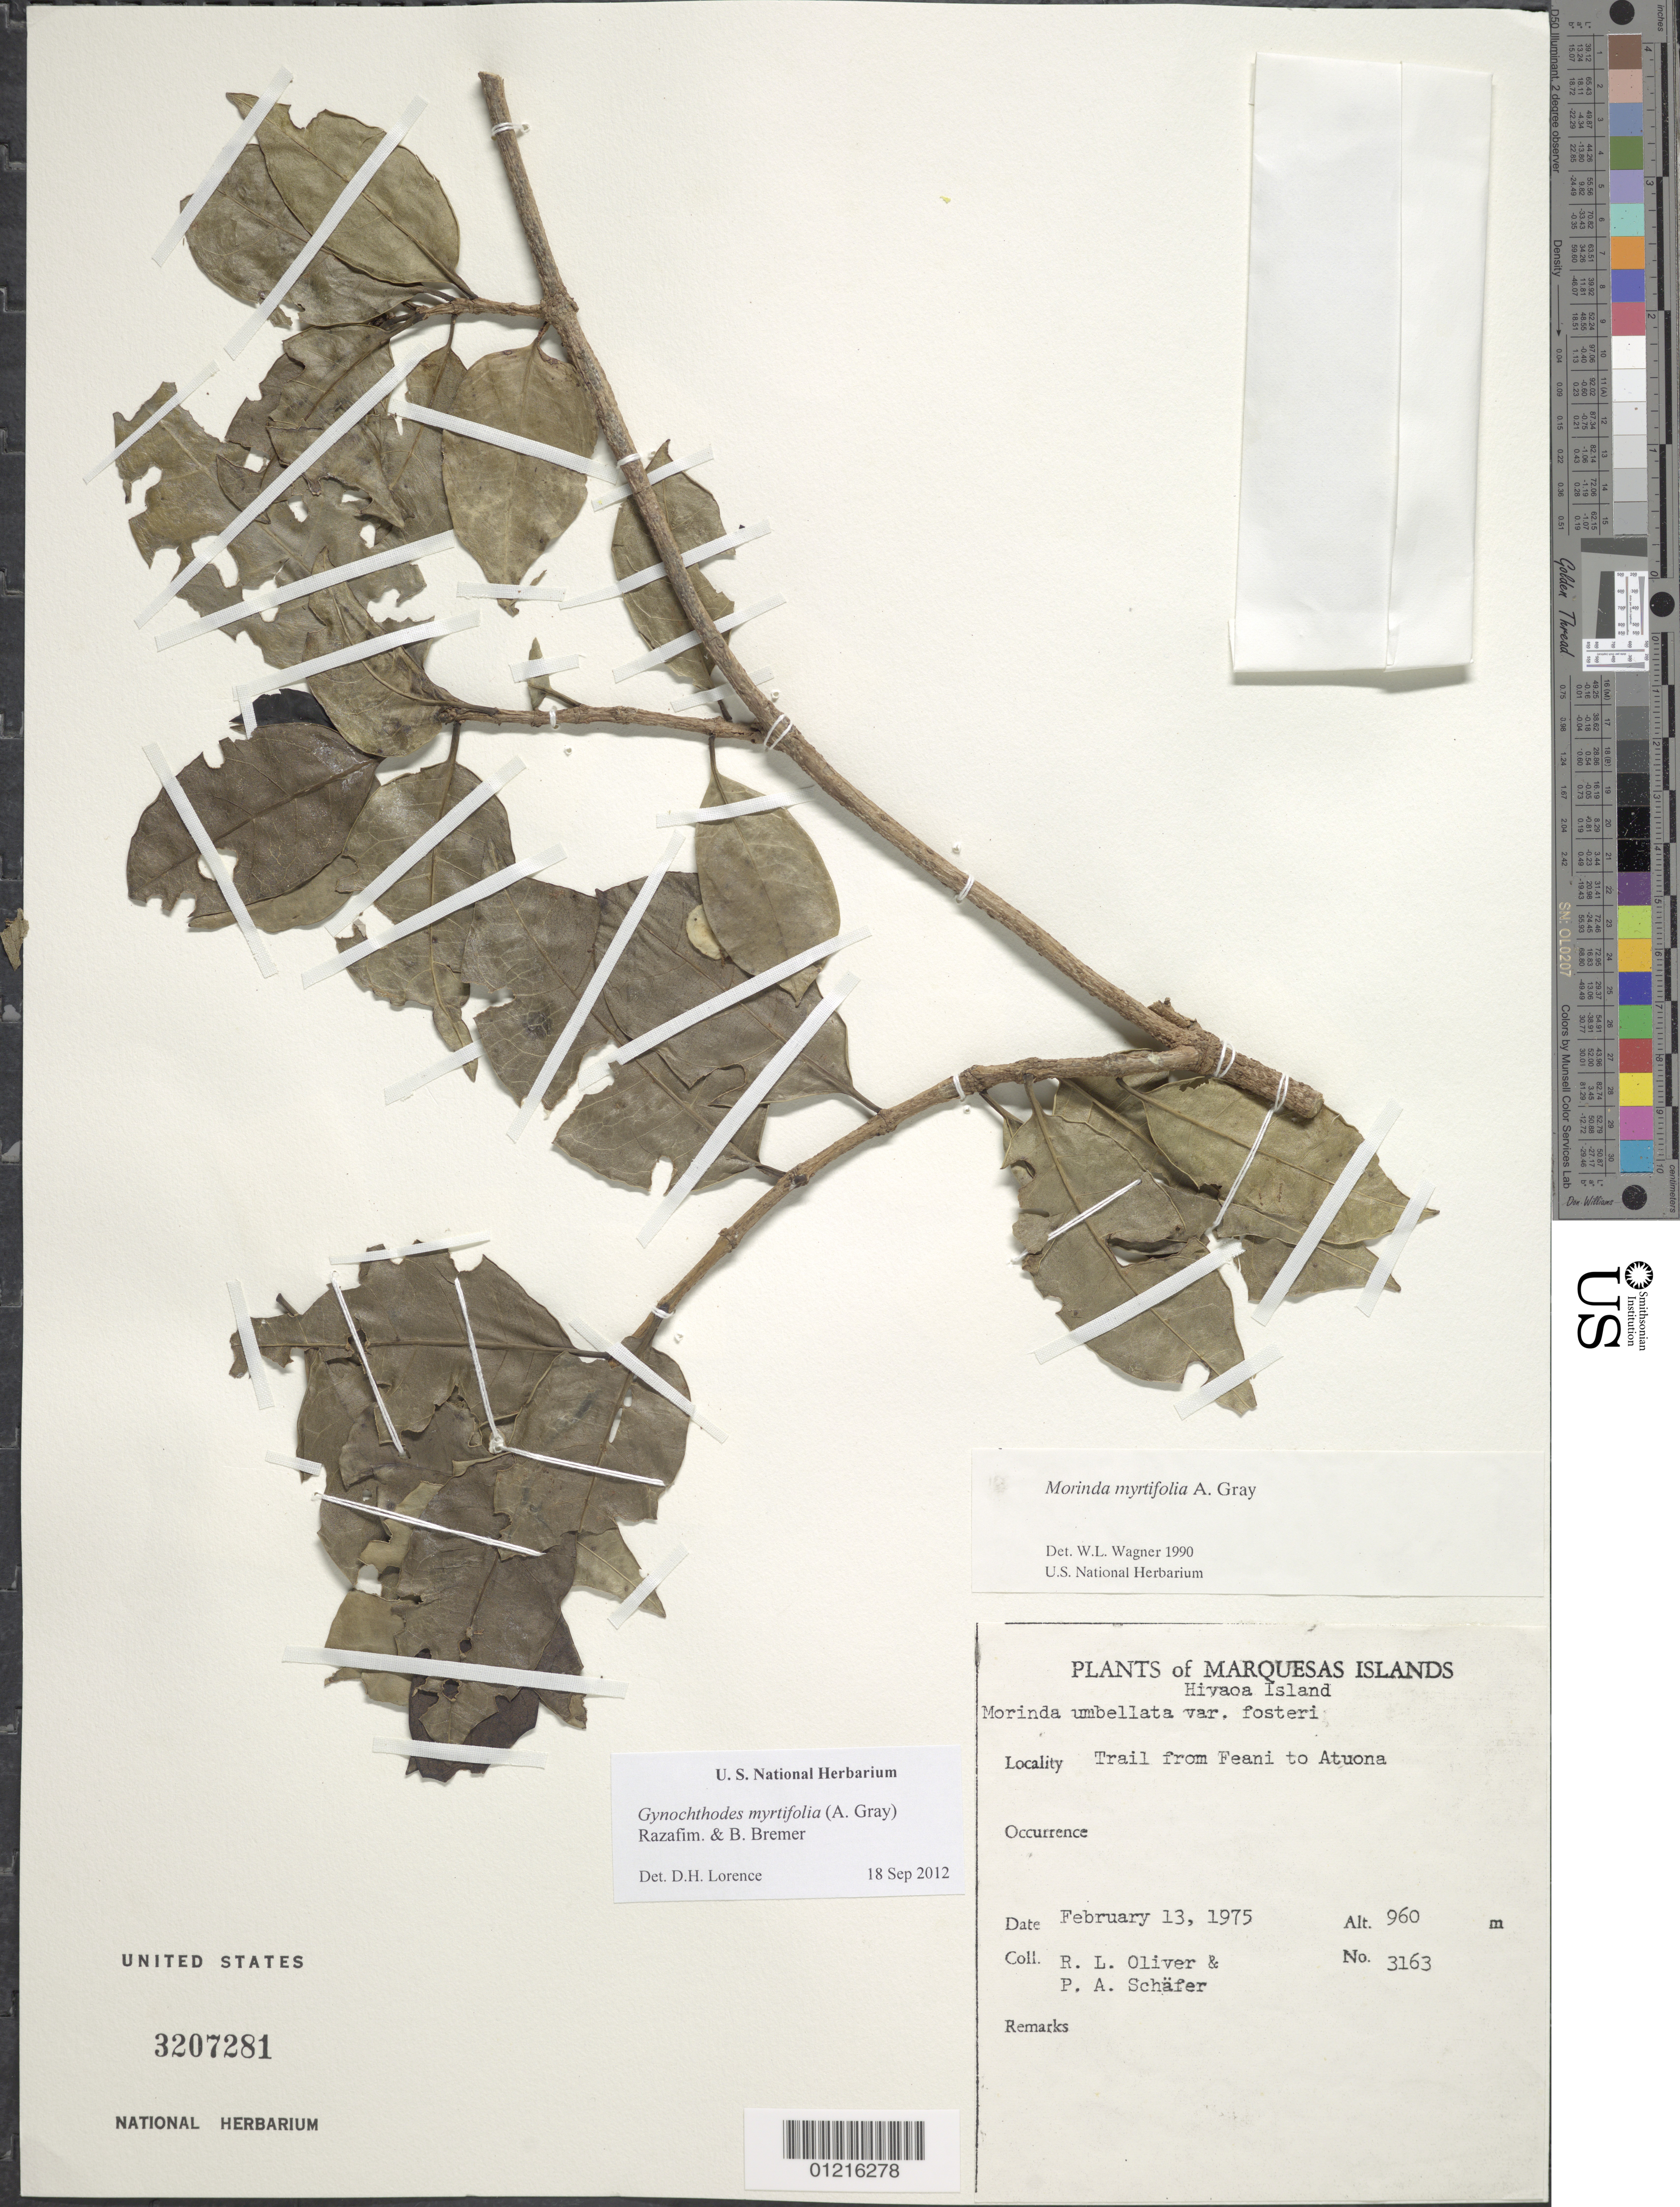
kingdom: Plantae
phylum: Tracheophyta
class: Magnoliopsida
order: Gentianales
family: Rubiaceae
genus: Gynochthodes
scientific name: Gynochthodes myrtifolia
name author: (A. Gray) Razafim. & B. Bremer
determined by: Lorence, David H., (PTBG), National Tropical Botanical Garden (UNITED STATES)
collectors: R. L. Oliver & P. A. Schäfer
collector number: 3163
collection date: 1975-02-13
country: French Polynesia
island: Hiva Oa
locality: trail from Feani to Atuona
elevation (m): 960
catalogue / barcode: US 3207281